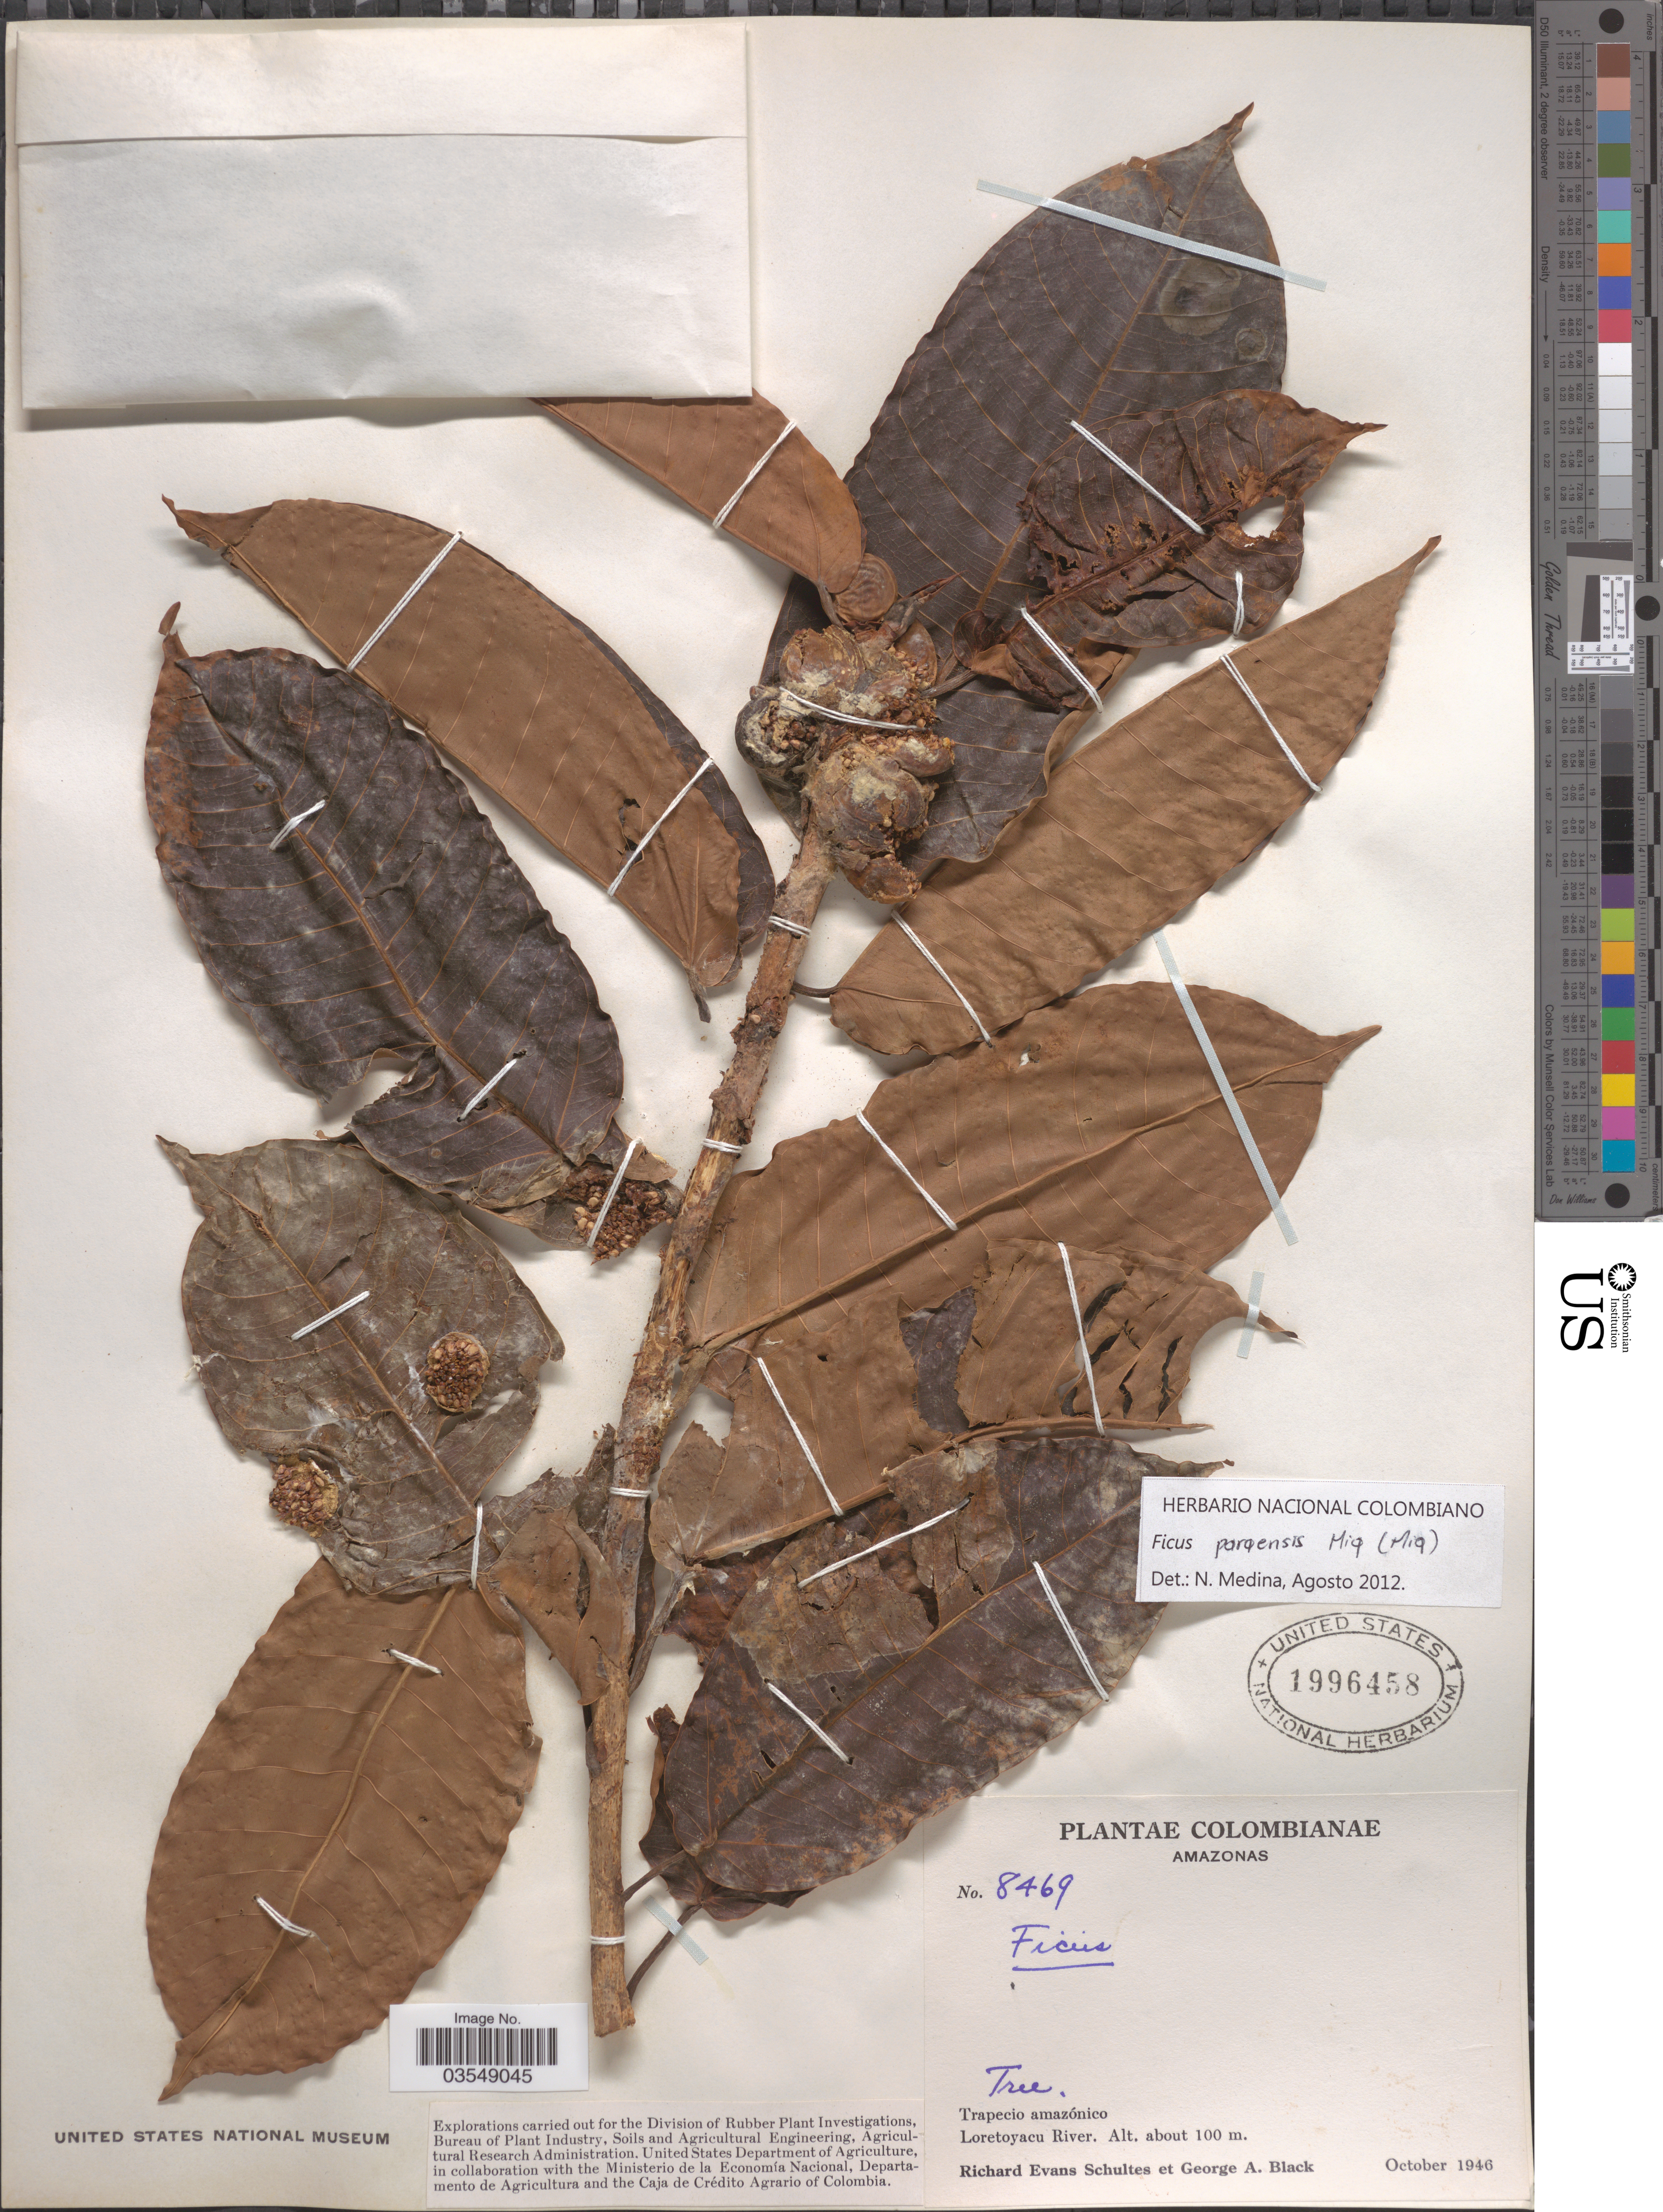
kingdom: Plantae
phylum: Tracheophyta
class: Magnoliopsida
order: Rosales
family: Moraceae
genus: Ficus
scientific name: Ficus paraensis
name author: (Miq.) Miq.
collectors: R. E. Schultes & G. A. Black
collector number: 8469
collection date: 1946-10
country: Colombia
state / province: Amazônas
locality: Trapecio amazónico. Loretoyacu River.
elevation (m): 100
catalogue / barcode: US 1996458